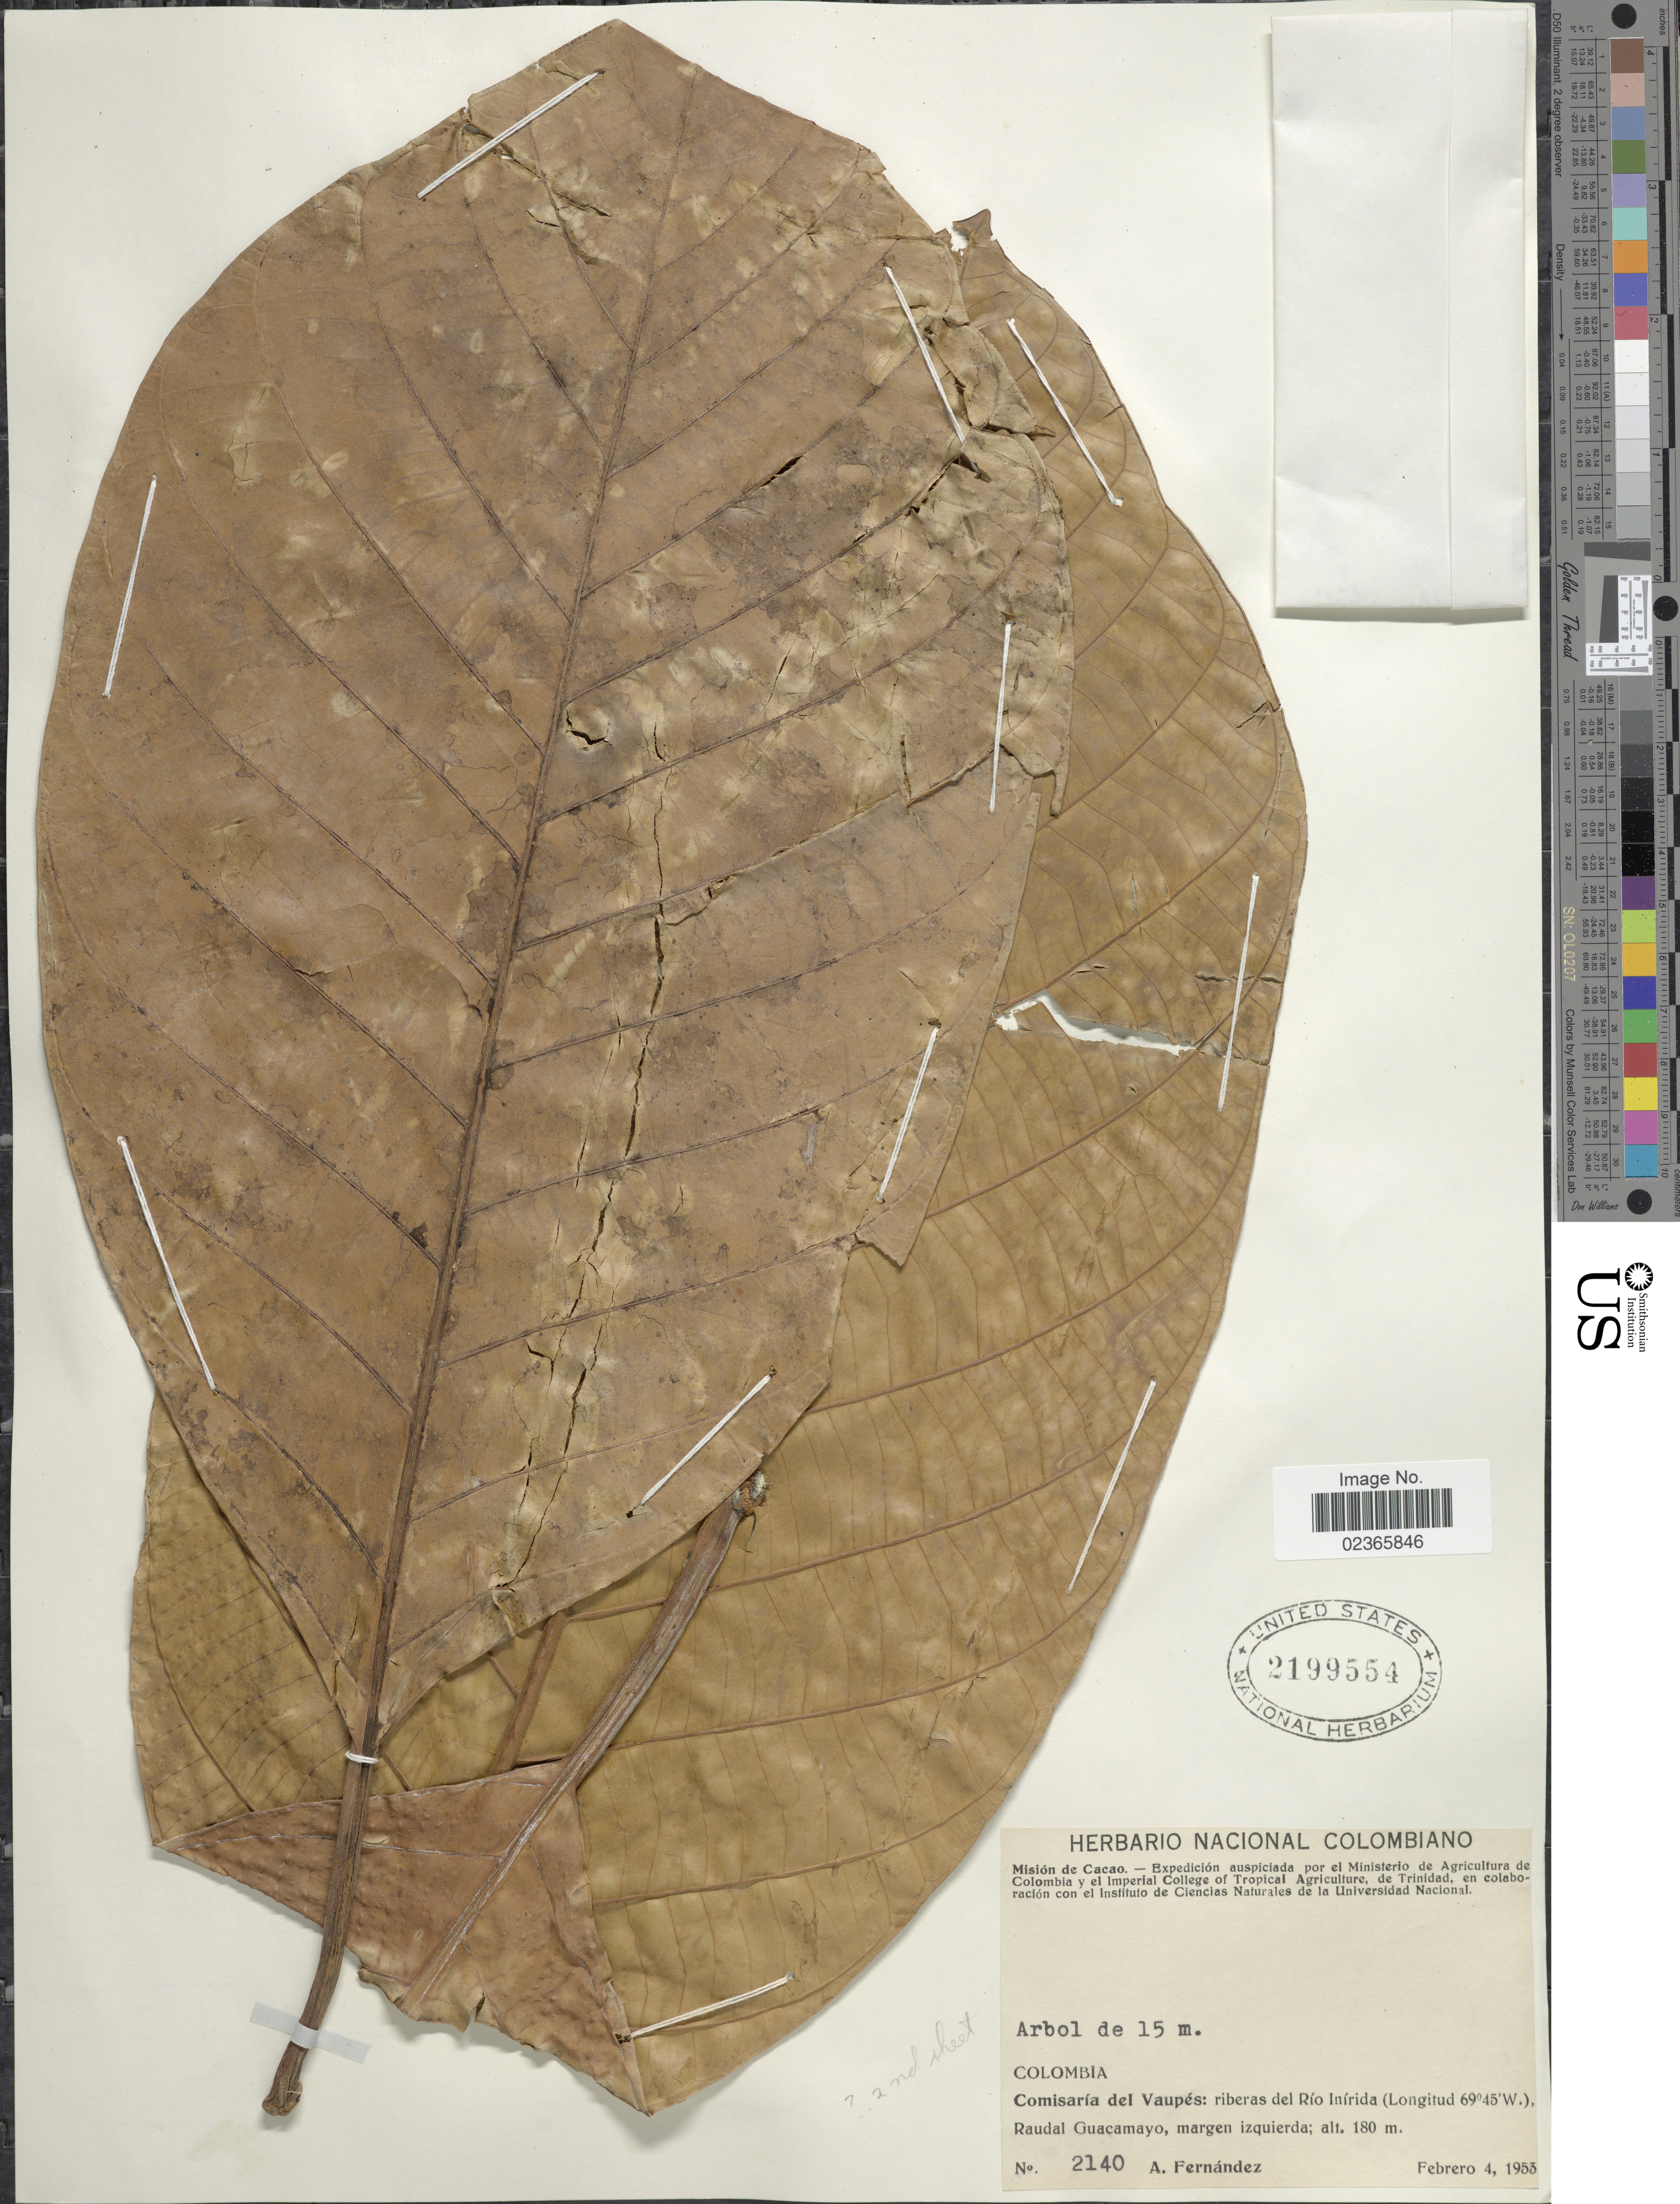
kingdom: Plantae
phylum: Tracheophyta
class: Magnoliopsida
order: Gentianales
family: Rubiaceae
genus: Remijia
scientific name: Remijia pedunculata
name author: (H. Karst.) Fluck.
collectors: A. Fernández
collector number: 2140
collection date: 1953-02-04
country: Colombia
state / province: Vaupés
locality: Riberas del Rio Inirida, Raudal Guacamayo, margen izquierda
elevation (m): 180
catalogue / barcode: US 2199554